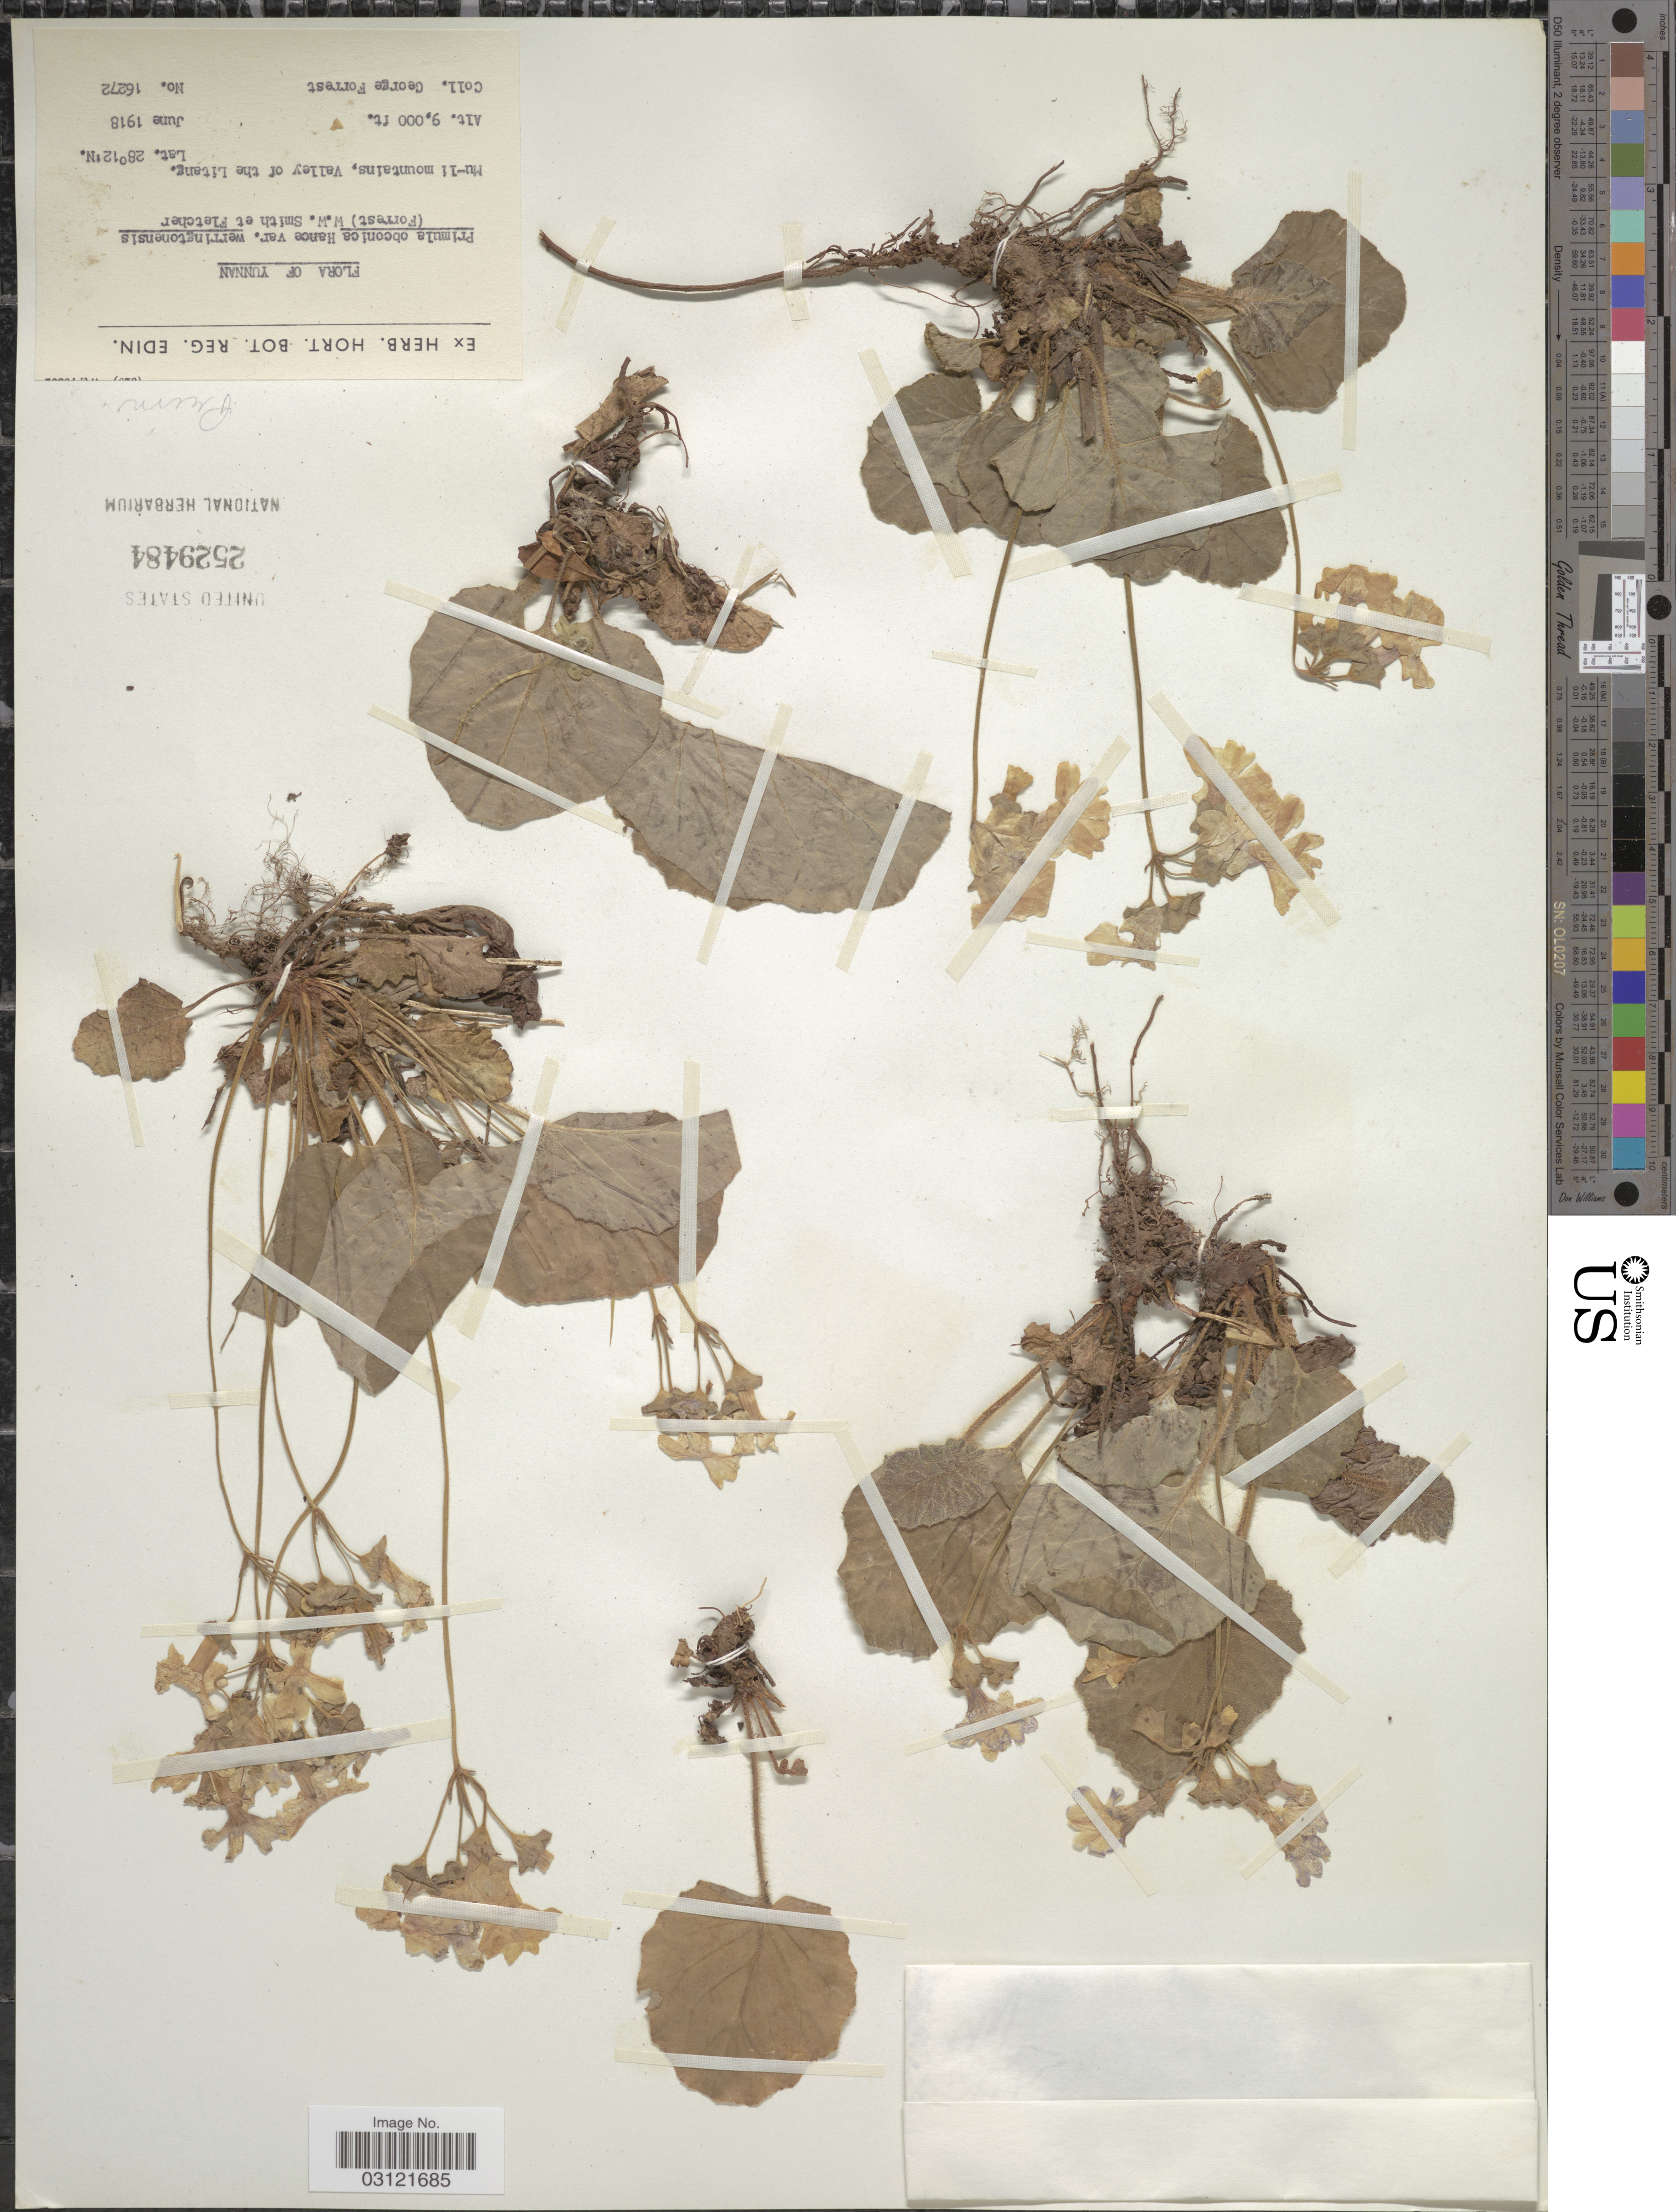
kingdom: Plantae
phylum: Tracheophyta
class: Magnoliopsida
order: Ericales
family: Primulaceae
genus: Primula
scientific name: Primula obconica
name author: Hance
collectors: G. Forrest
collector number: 16272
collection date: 1918-06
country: China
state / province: Yunnan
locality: Mu-li mountains, Valley of the Litang.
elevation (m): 2743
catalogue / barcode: US 2529484